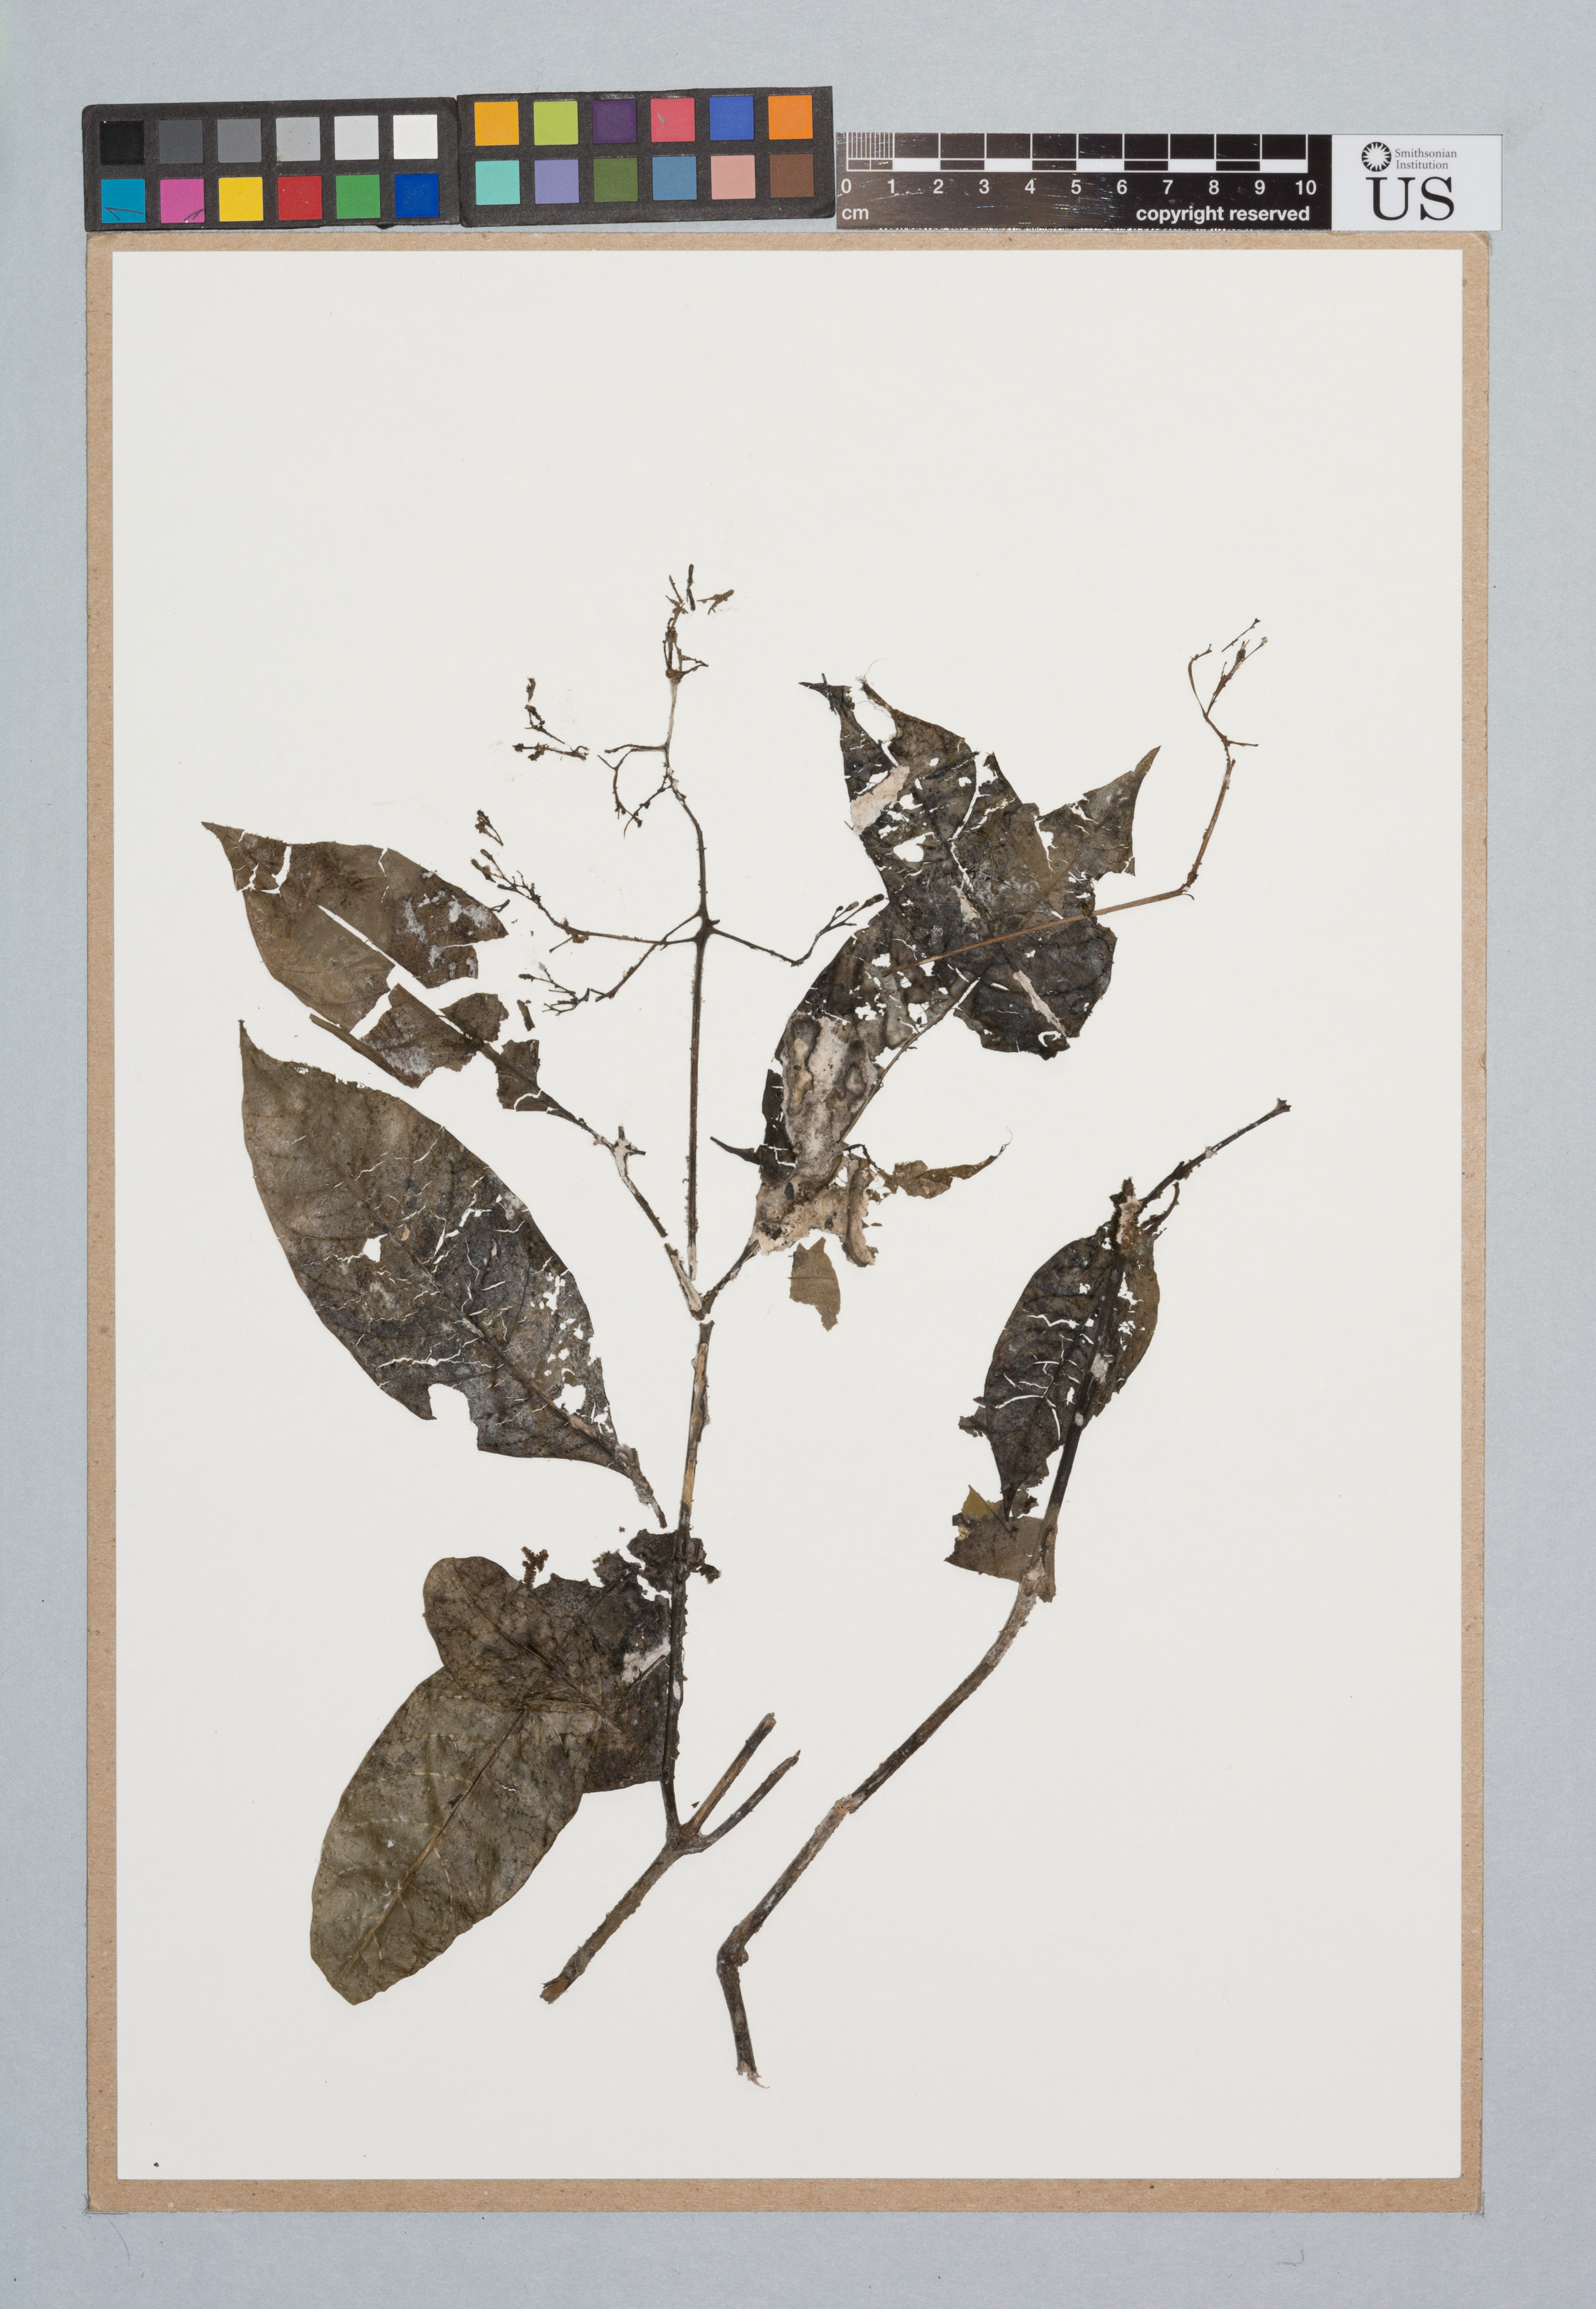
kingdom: Plantae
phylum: Tracheophyta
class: Magnoliopsida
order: Gentianales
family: Rubiaceae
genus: Palicourea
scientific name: Palicourea croceoides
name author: Desv. ex Ham.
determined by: Taylor, Charlotte M.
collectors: R. S. Cowan & J. C. Lindeman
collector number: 39047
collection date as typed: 31-Dec-54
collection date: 1954-12-31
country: Suriname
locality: Nassau Mts., Marowijne R., Plateau A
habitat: Forest on ferrite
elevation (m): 400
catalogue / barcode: US 2168798